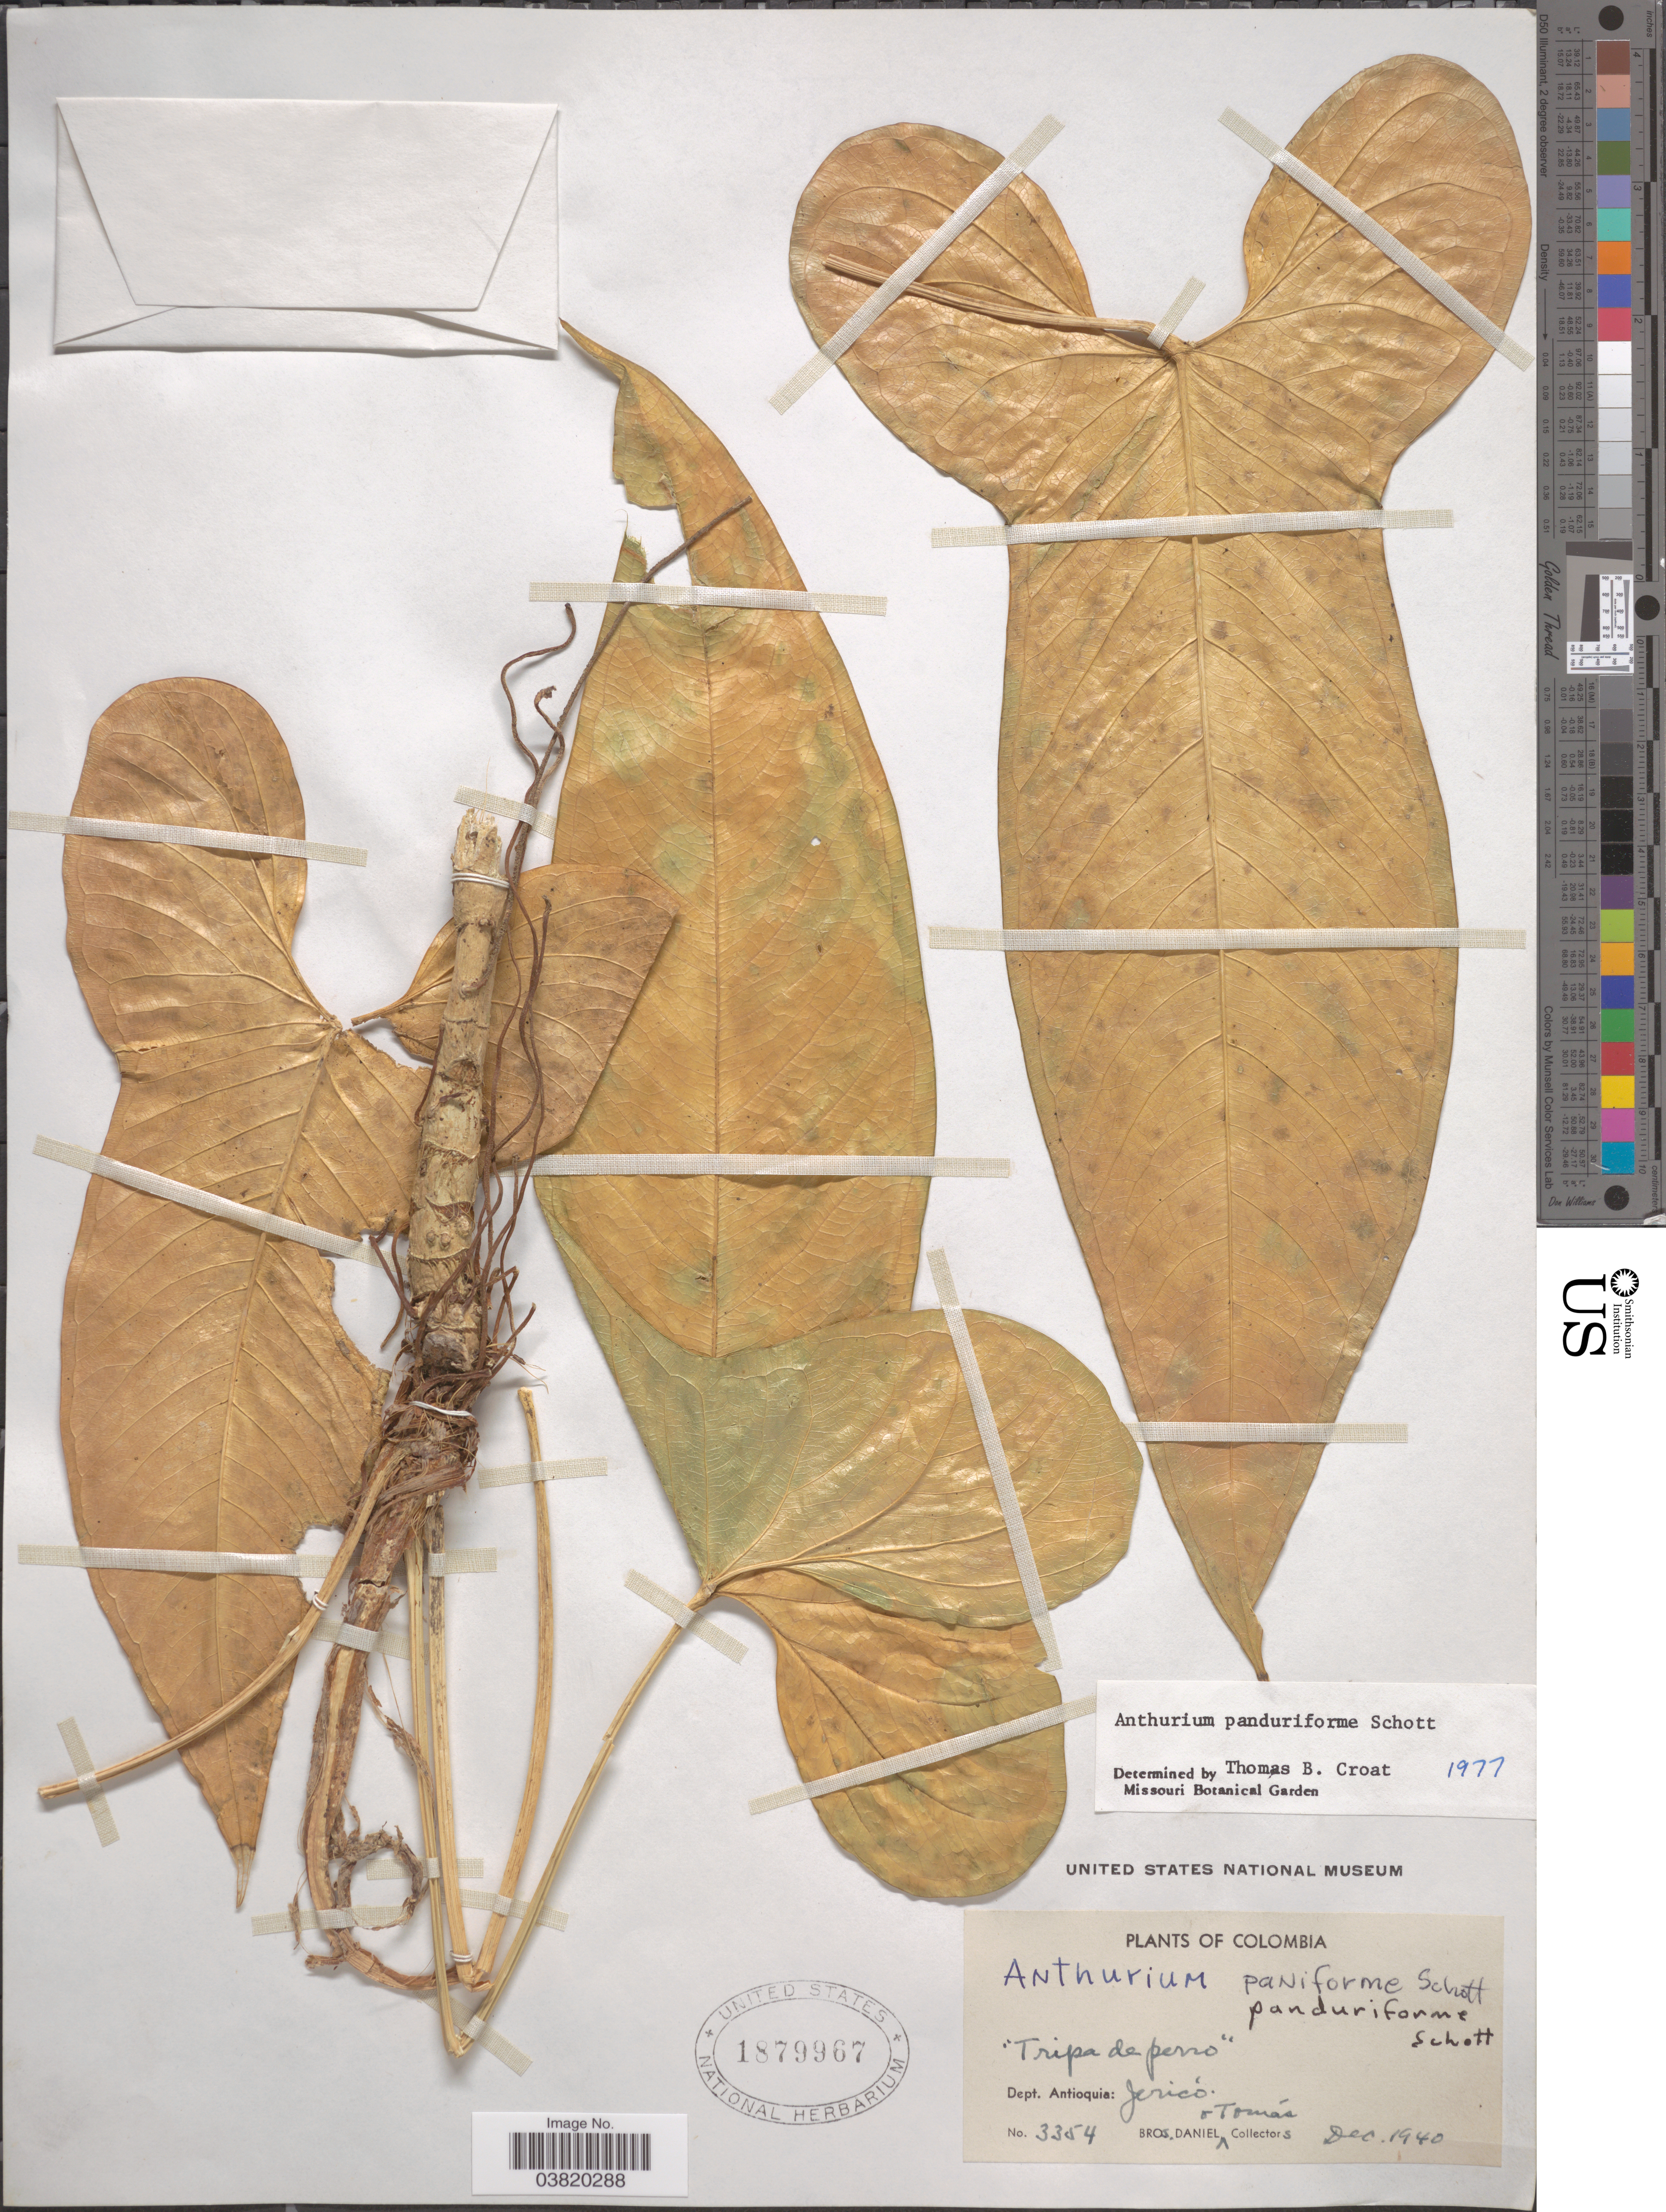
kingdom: Plantae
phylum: Tracheophyta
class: Liliopsida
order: Alismatales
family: Araceae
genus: Anthurium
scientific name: Anthurium panduriforme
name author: Schott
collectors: Bro. Daniel & B. Tomas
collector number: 3354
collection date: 1940-12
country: Colombia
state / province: Antioquia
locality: Dept. Antioquia: Jericó.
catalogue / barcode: US 1879967